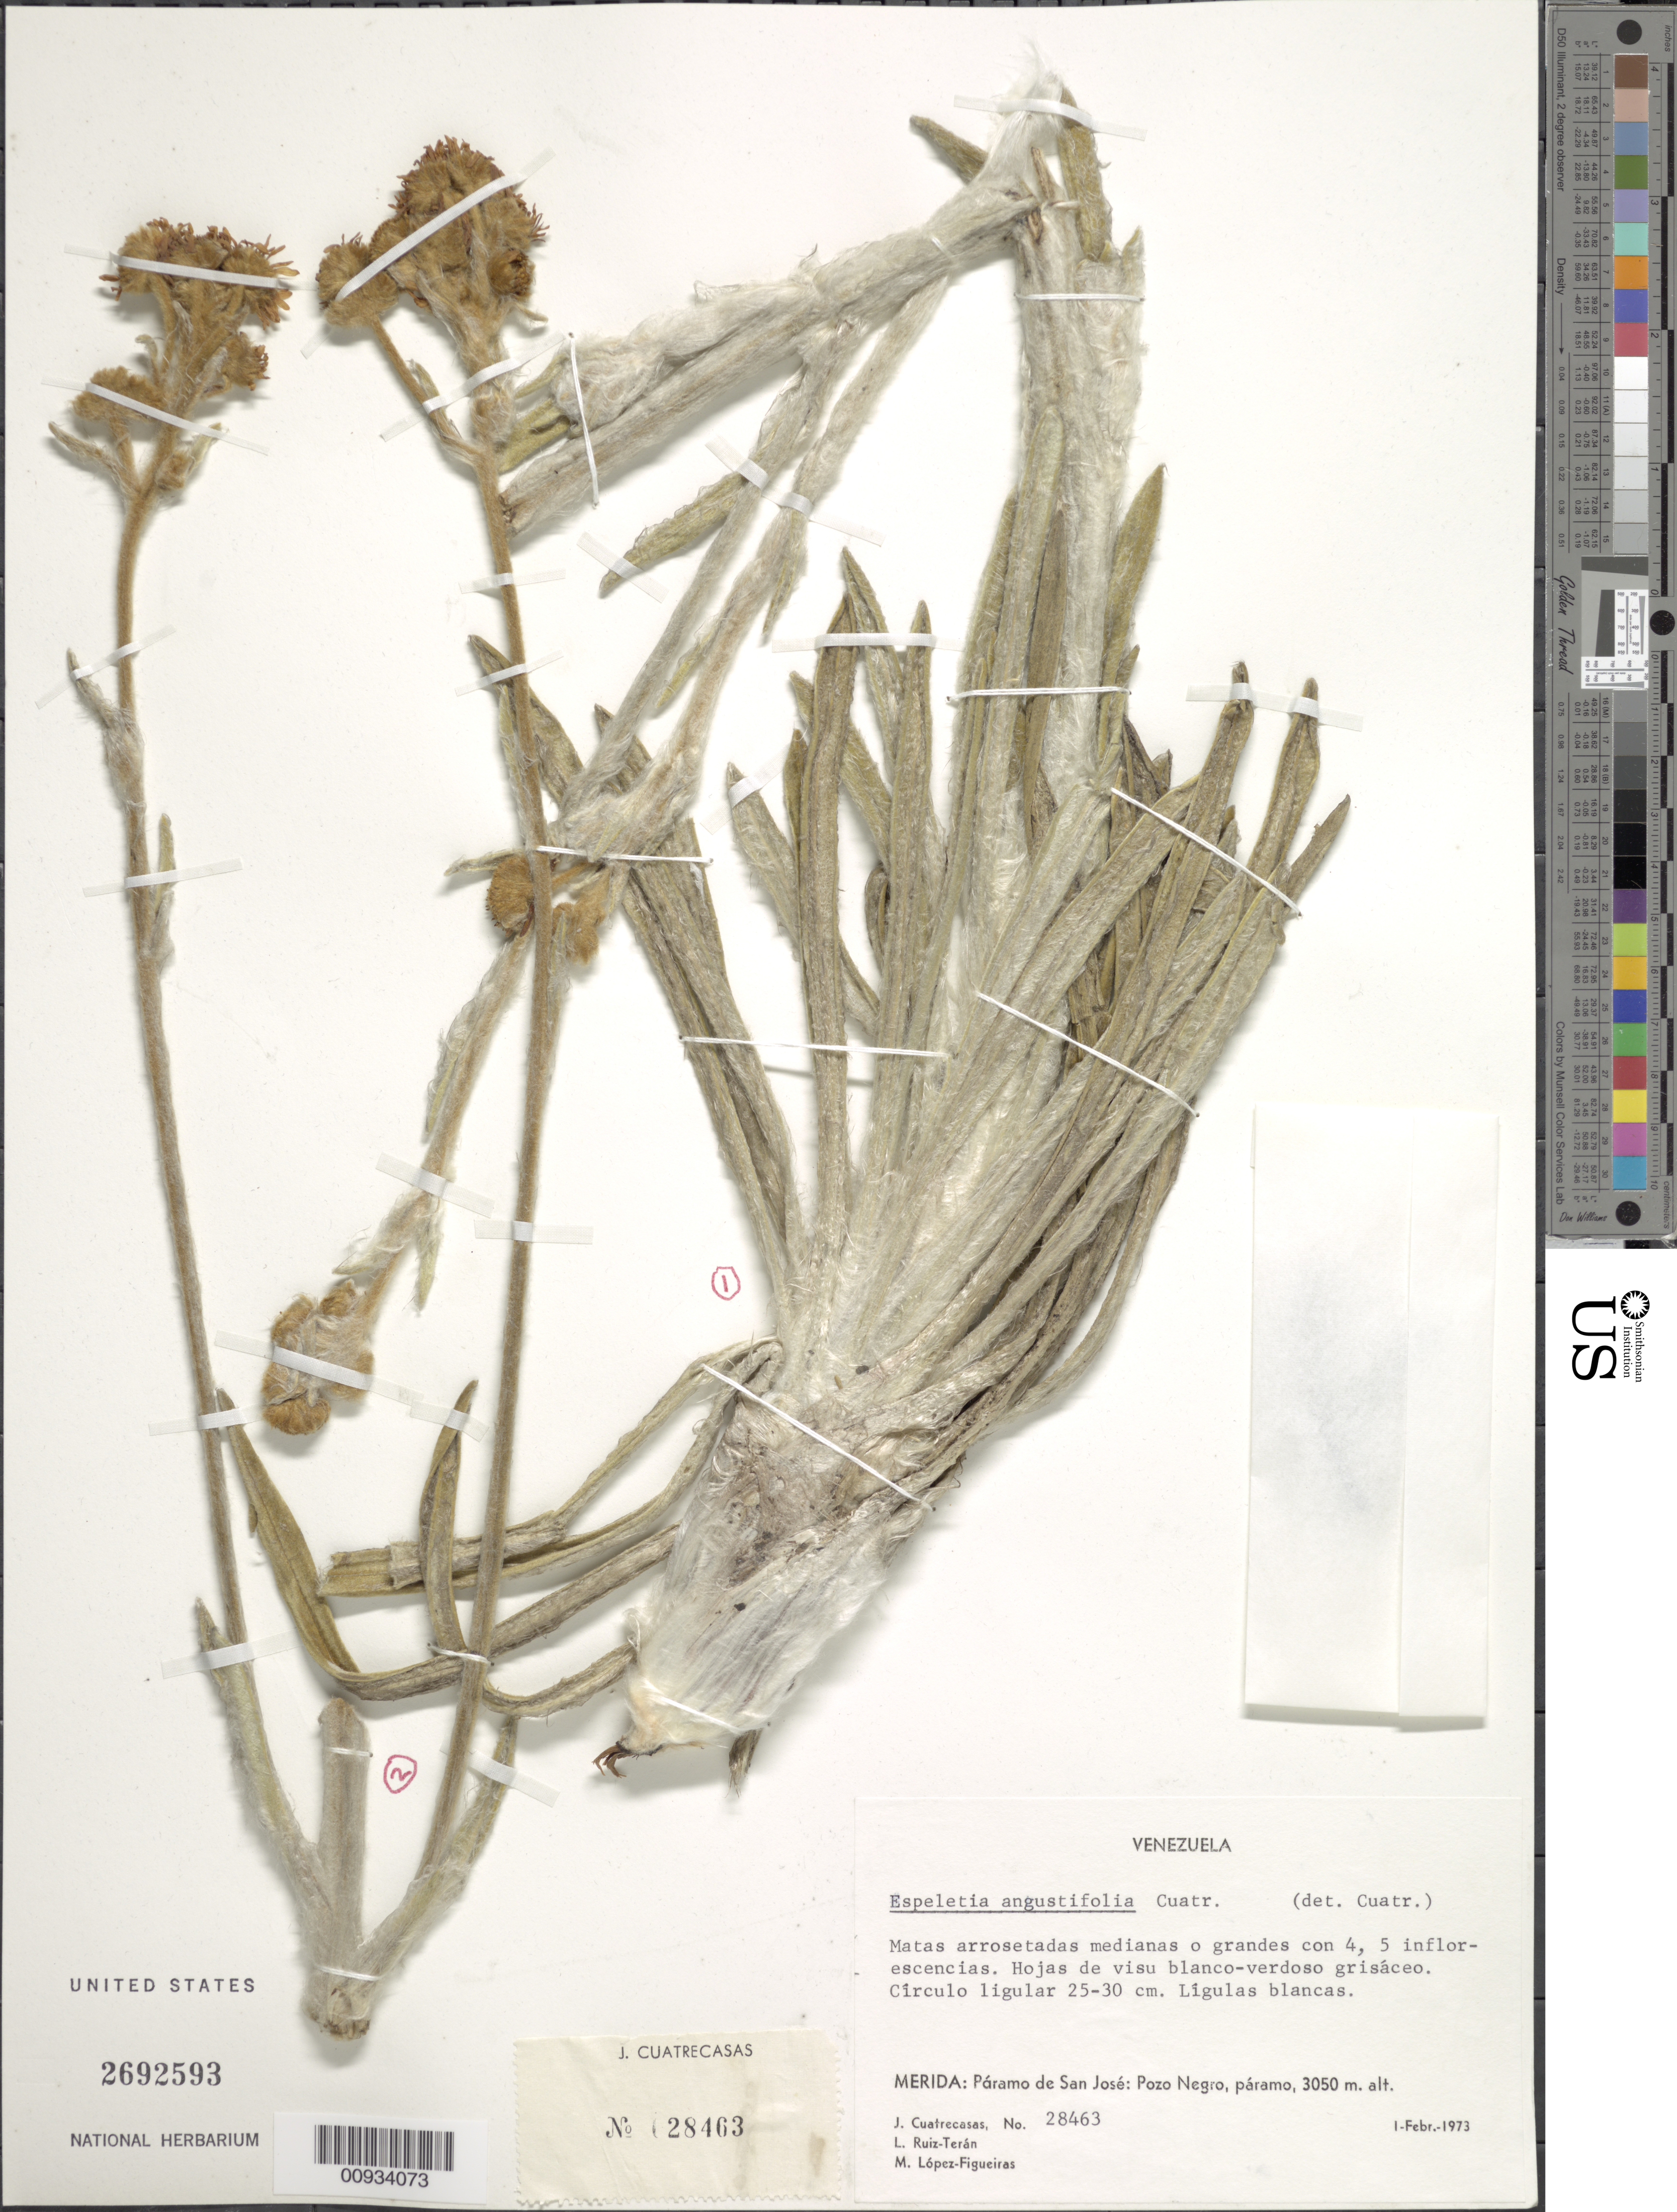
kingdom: Plantae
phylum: Tracheophyta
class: Magnoliopsida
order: Asterales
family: Asteraceae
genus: Espeletiopsis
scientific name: Espeletiopsis angustifolia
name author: (Cuatrec.) Cuatrec.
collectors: J. Cuatrecasas, L. E. Ruíz-Terán & M. López Figueiras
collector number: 28463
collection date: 1973-02-01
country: Venezuela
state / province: Mérida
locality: Paramo de san Jose, Pozo Negro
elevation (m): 3050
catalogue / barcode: US 2692593